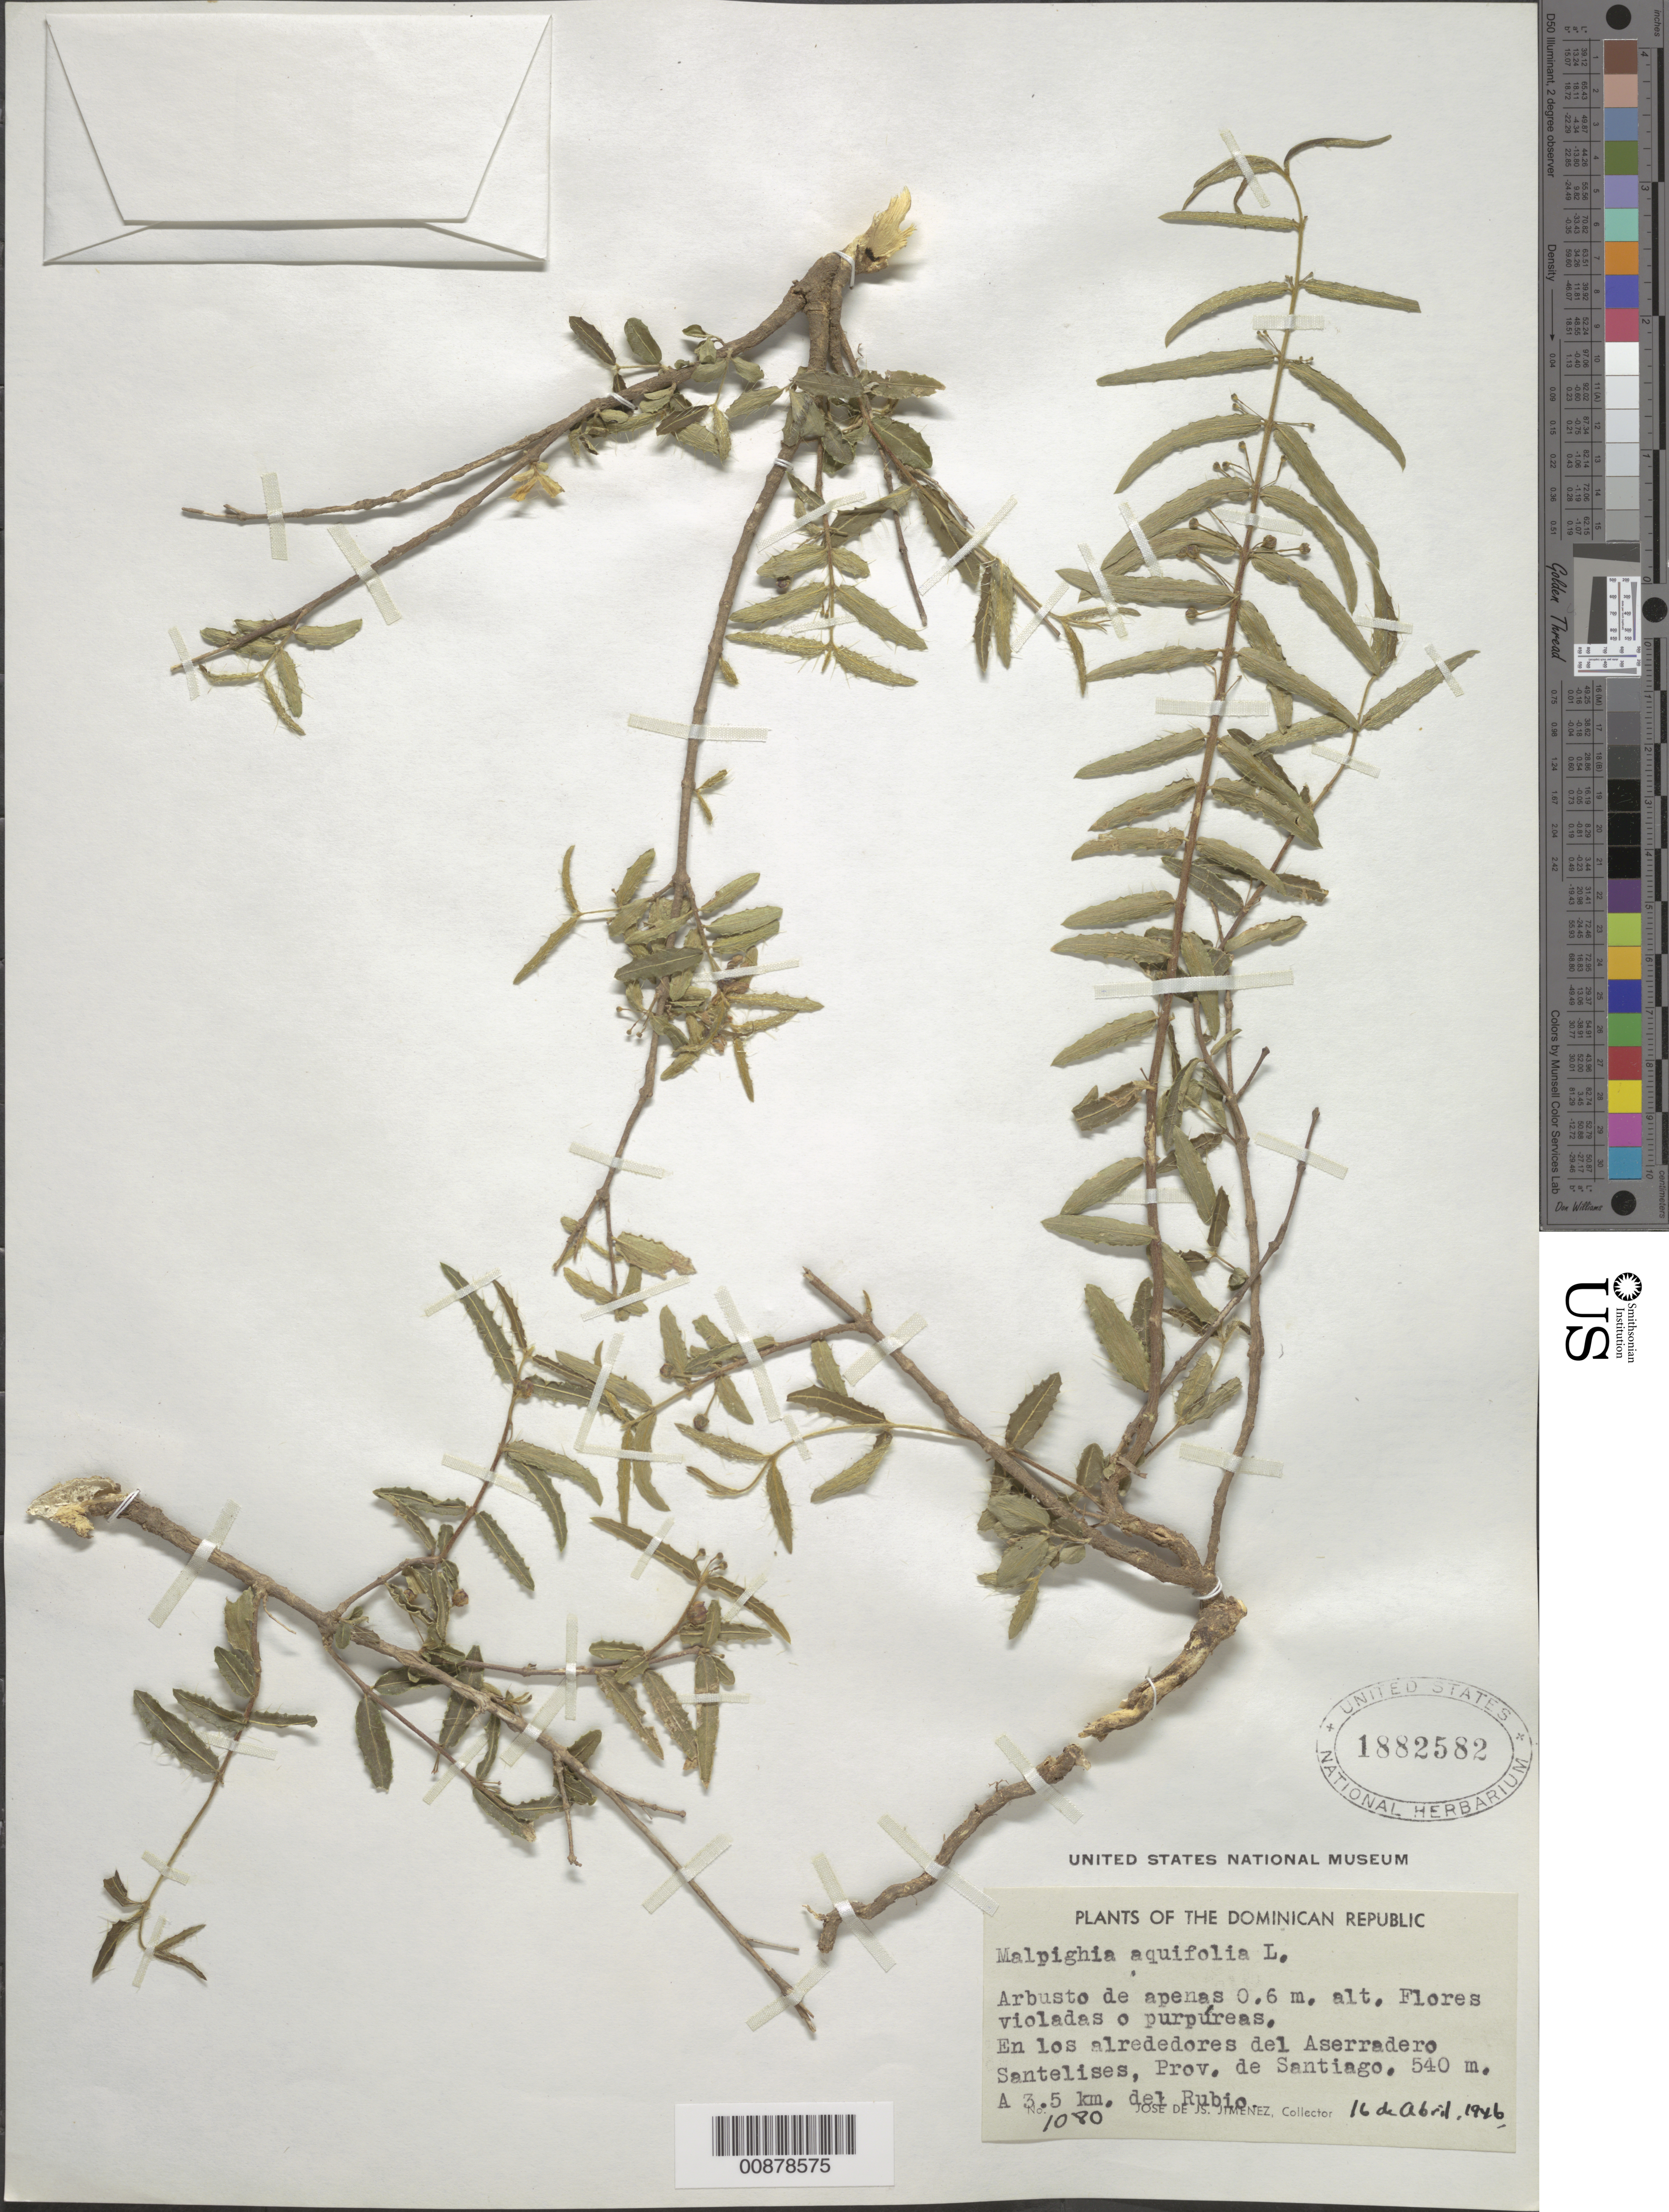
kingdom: Plantae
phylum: Tracheophyta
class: Magnoliopsida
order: Malpighiales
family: Malpighiaceae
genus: Malpighia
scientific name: Malpighia aquifolia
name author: L.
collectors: J. J. Jiménez Almonte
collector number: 1080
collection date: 1946-04-16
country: Dominican Republic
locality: En los alrededores del Aserradero Santelises, Prov. de Santiago. A 3.5 km. del Rubio.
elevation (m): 540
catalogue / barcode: US 1882582